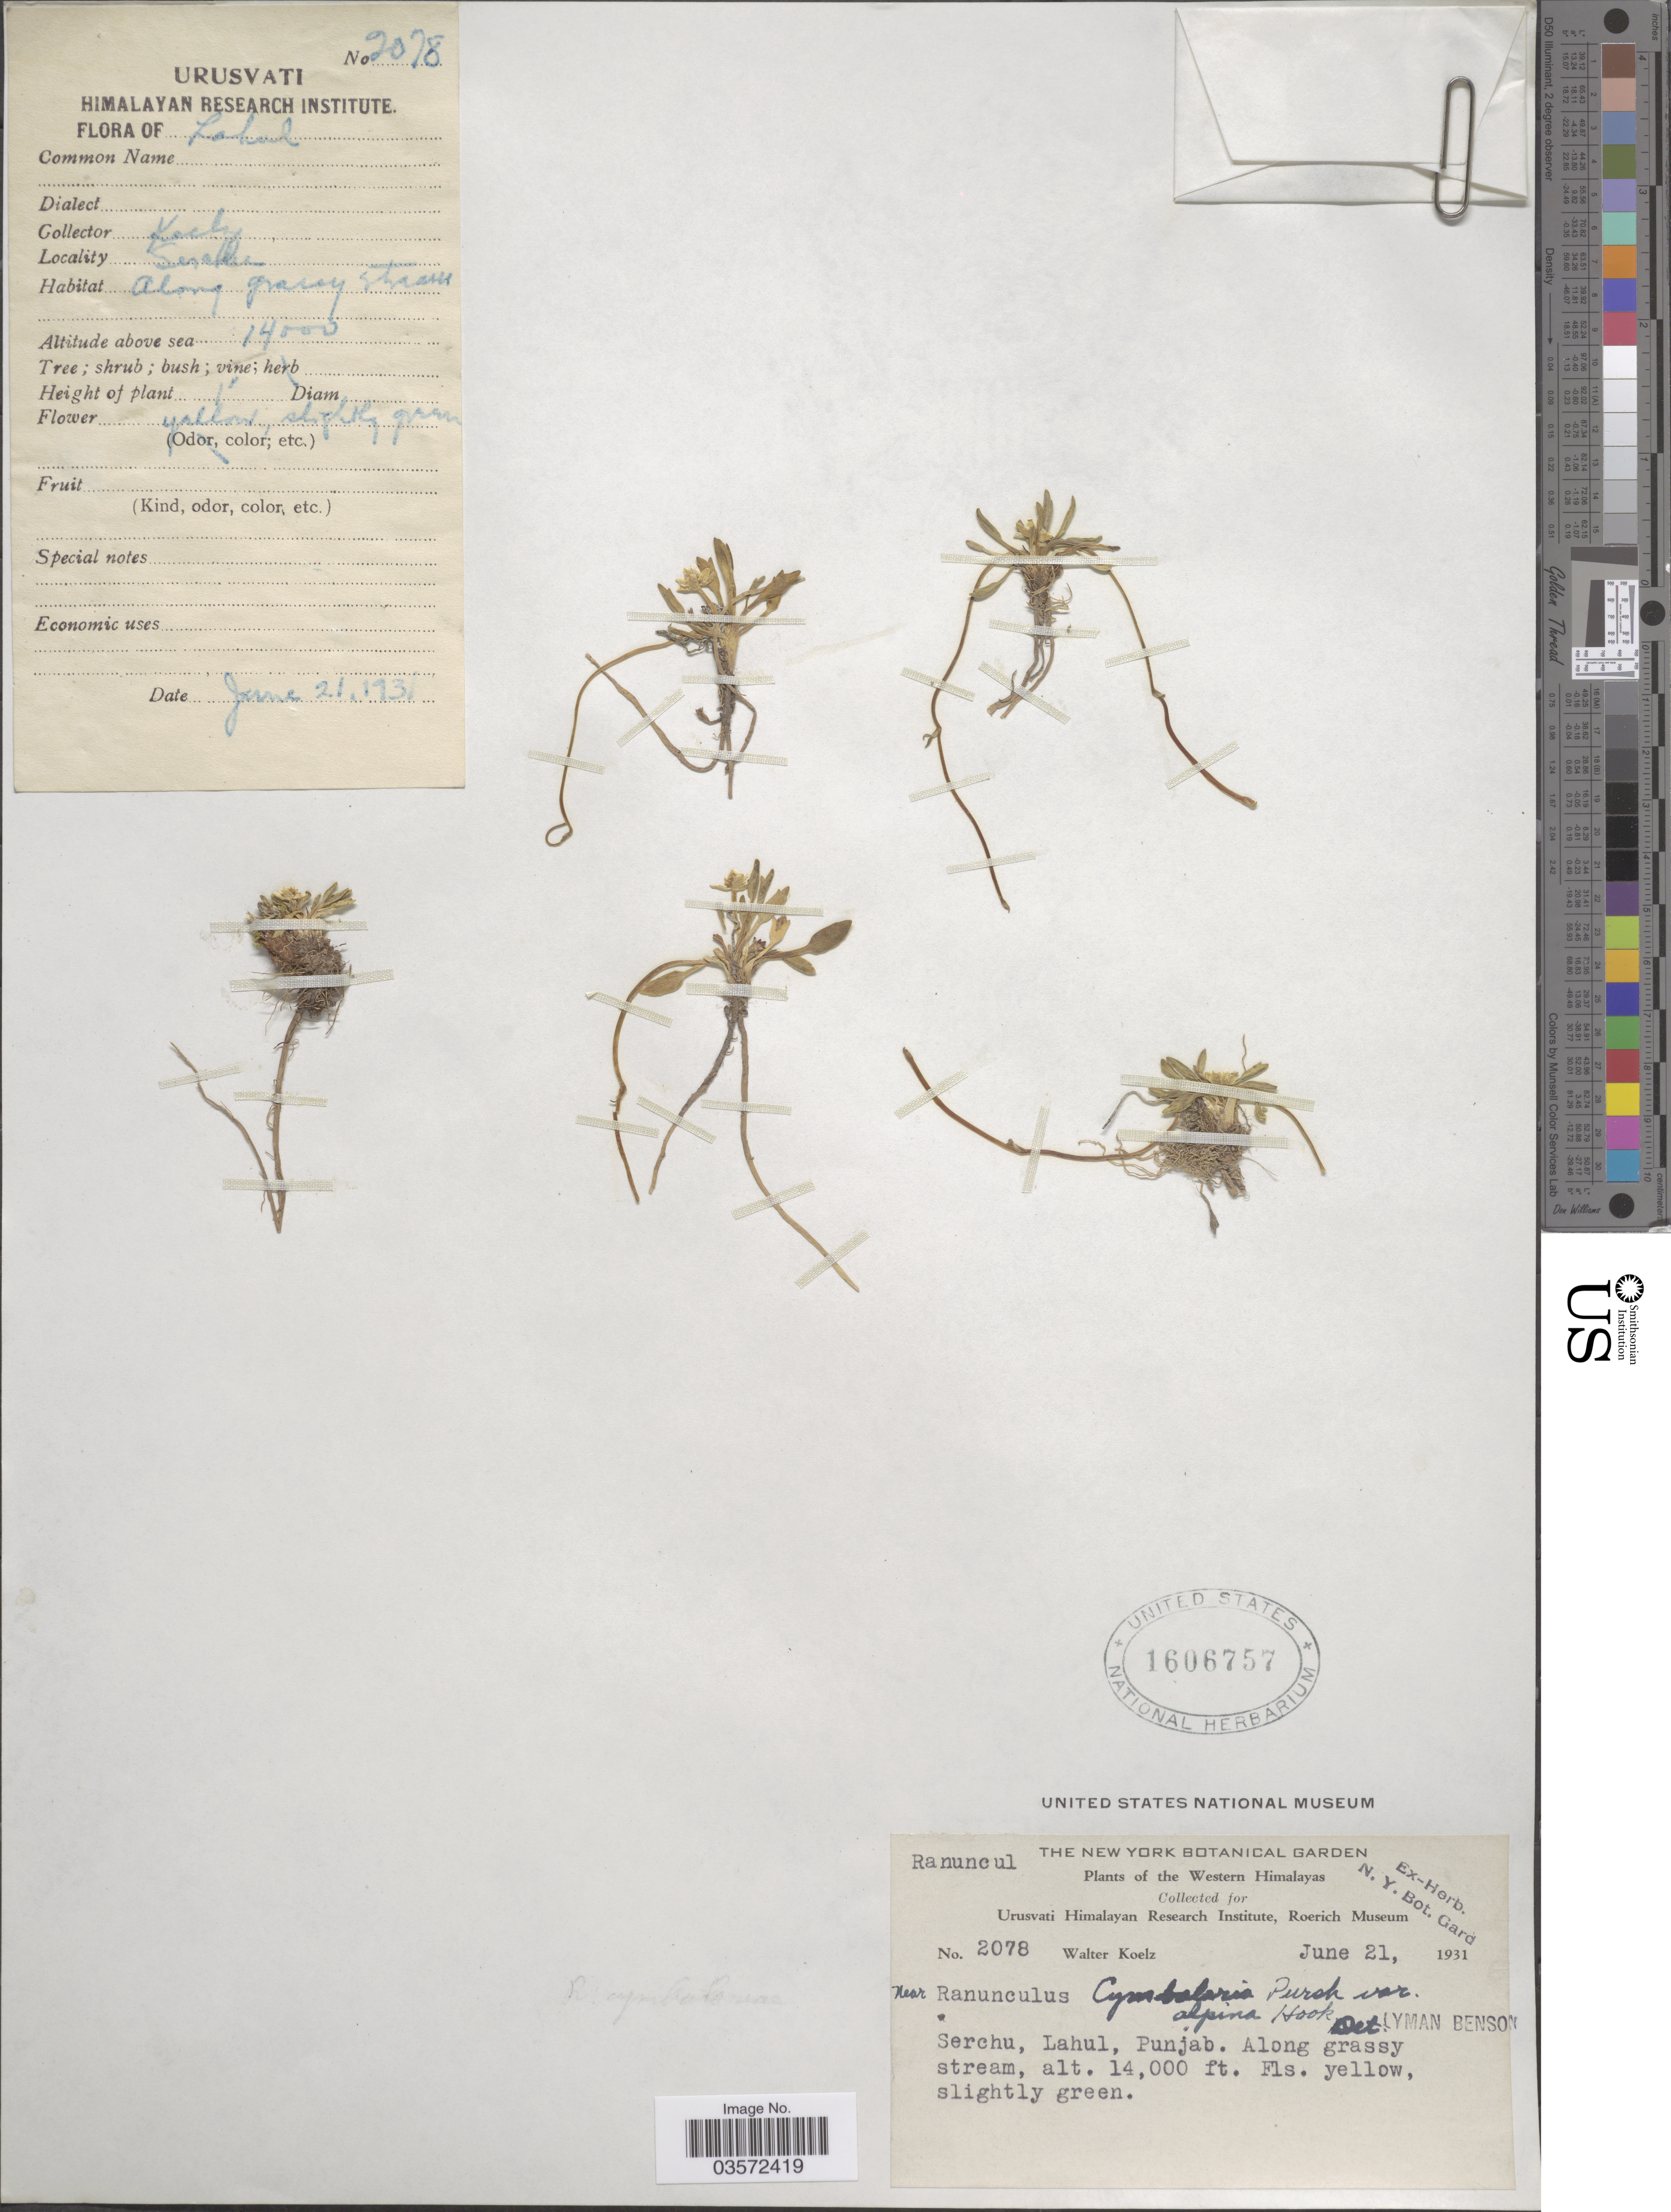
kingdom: Plantae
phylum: Tracheophyta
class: Magnoliopsida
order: Ranunculales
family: Ranunculaceae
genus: Halerpestes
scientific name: Halerpestes cymbalaria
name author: (Pursh) Greene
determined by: Strong, M. T., (US), Smithsonian Institution - National Museum of Natural History (UNITED STATES)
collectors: W. N. Koelz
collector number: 2078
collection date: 1931-06-21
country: India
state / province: Punjab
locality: The Western Himalayas. Serchu, Lahul, Punjab.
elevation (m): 4267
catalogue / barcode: US 1606757